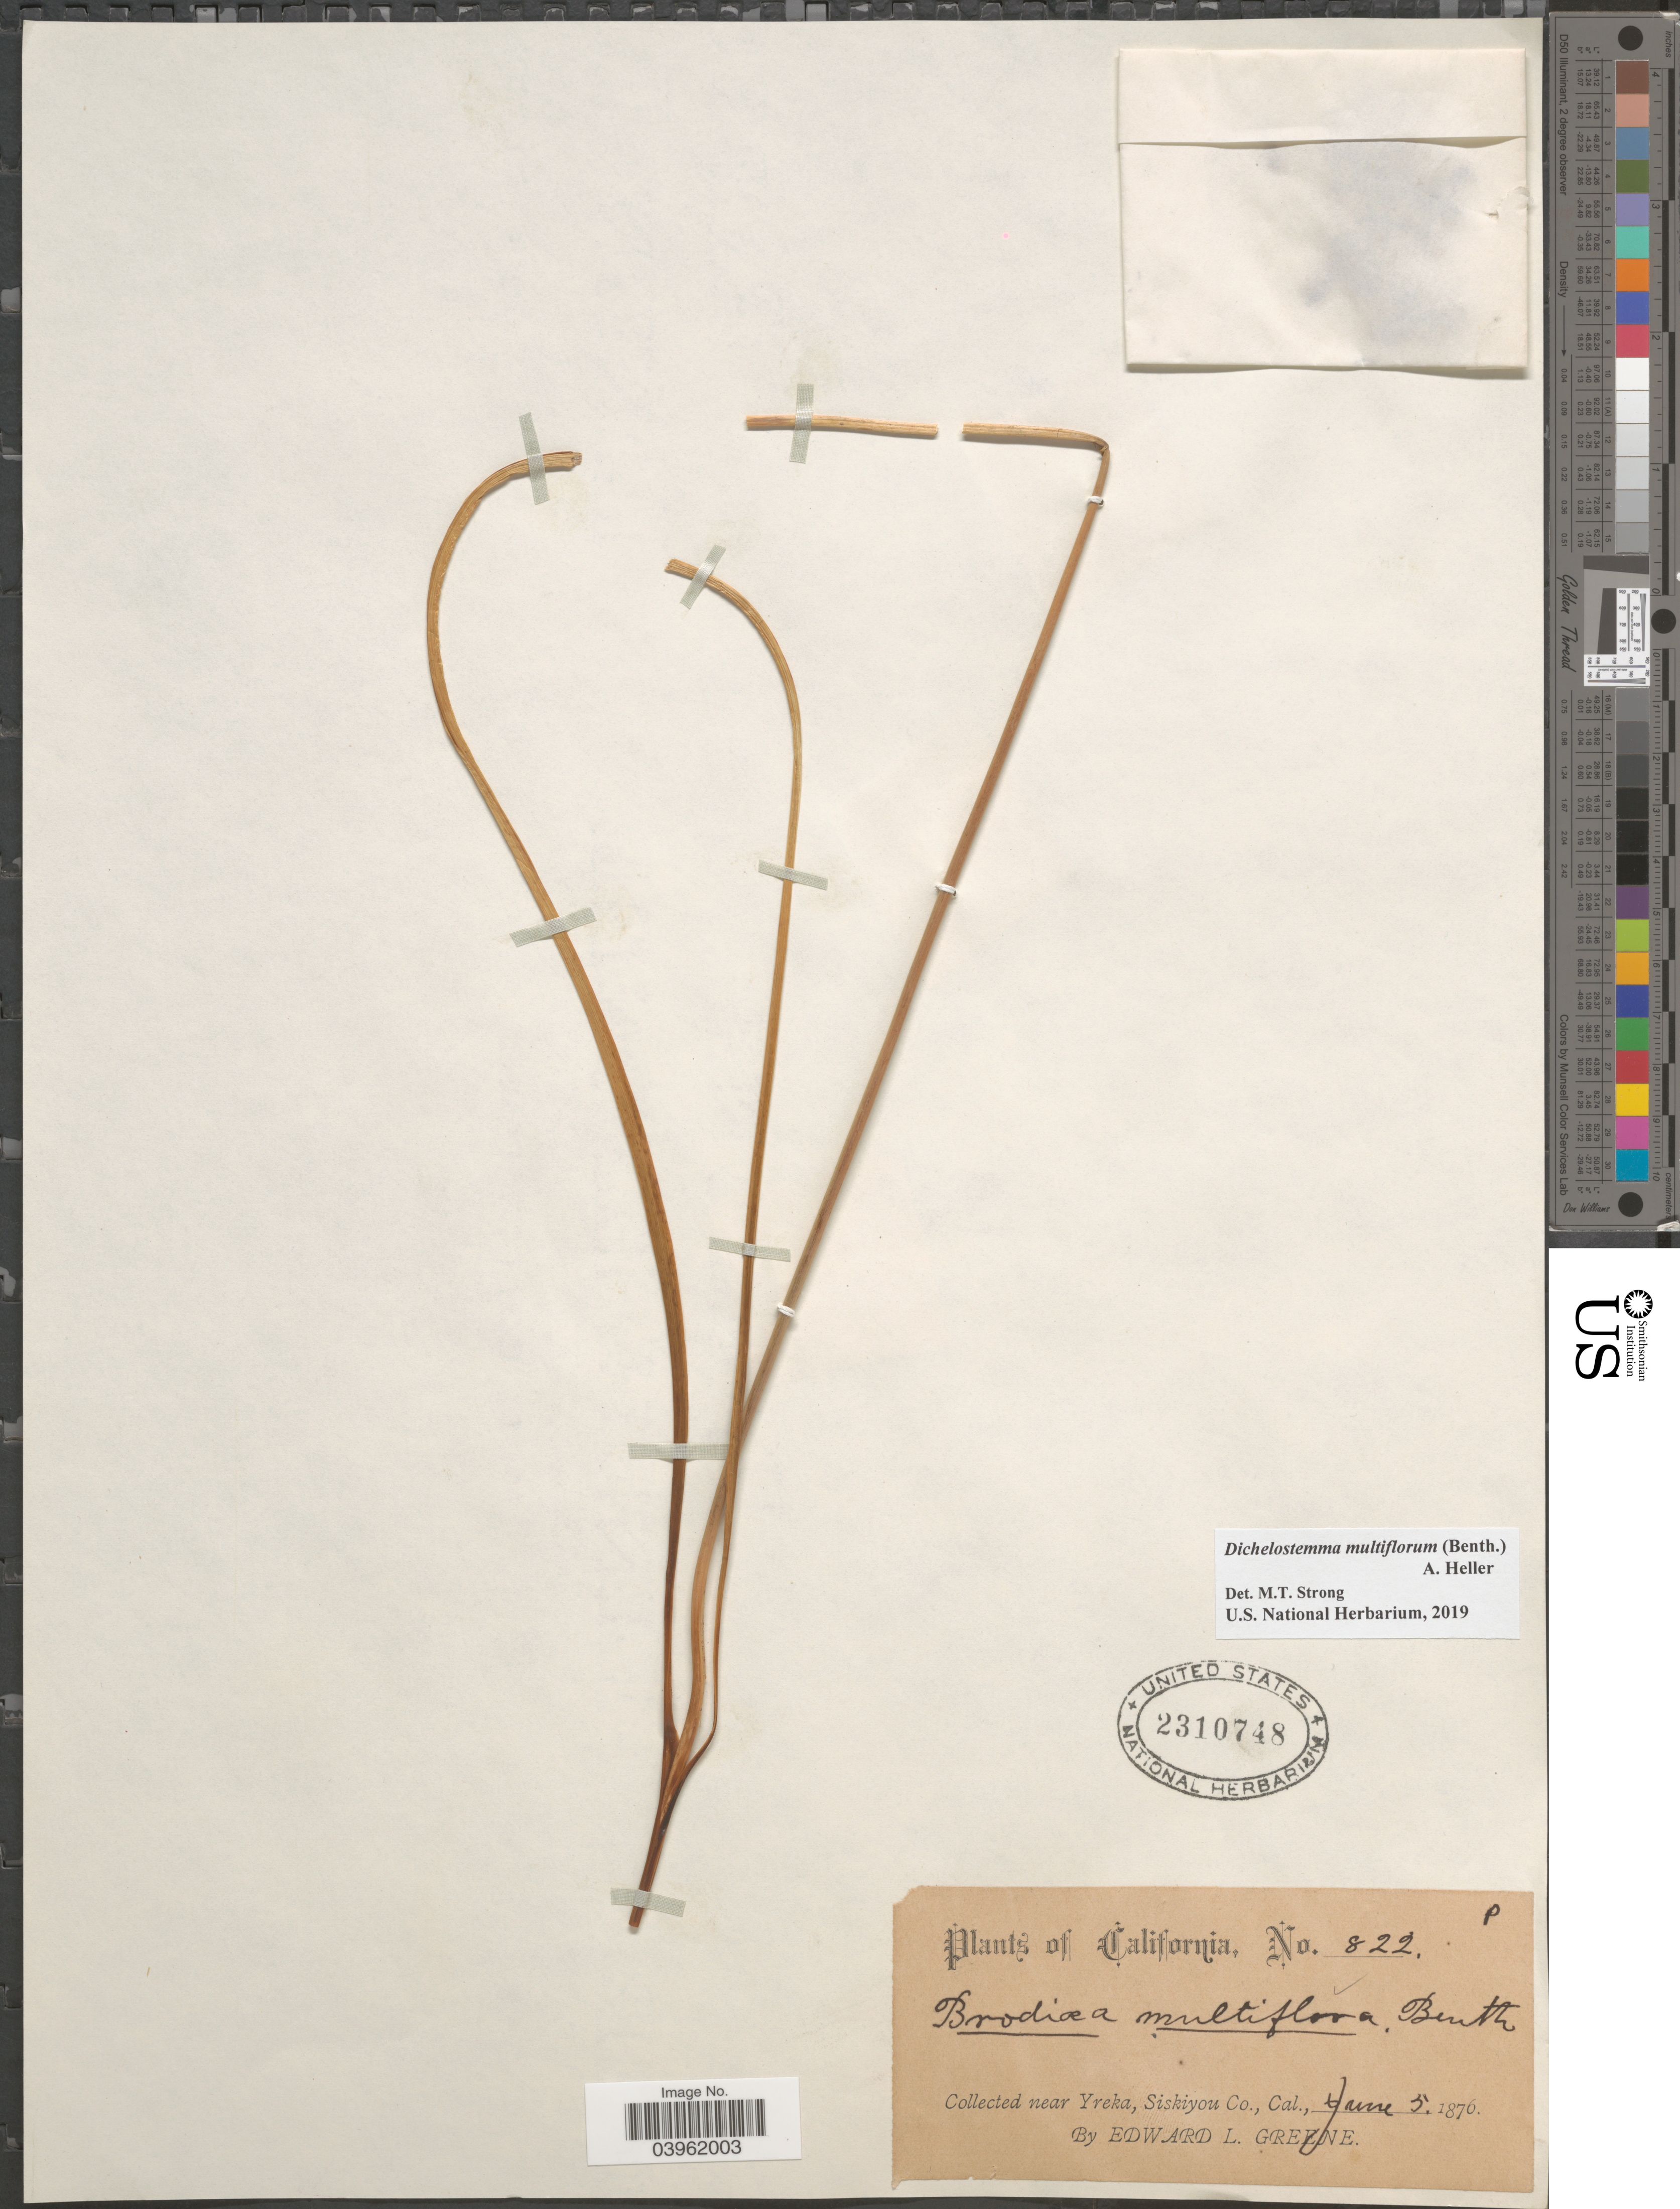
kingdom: Plantae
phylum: Tracheophyta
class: Liliopsida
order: Asparagales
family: Asparagaceae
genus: Dichelostemma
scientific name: Dichelostemma multiflorum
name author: (Benth.) A. Heller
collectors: E. L. Greene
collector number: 822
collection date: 1876-06-05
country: United States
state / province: California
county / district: Siskiyou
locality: Near Yreka, Siskiyou Co.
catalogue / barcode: US 2310748